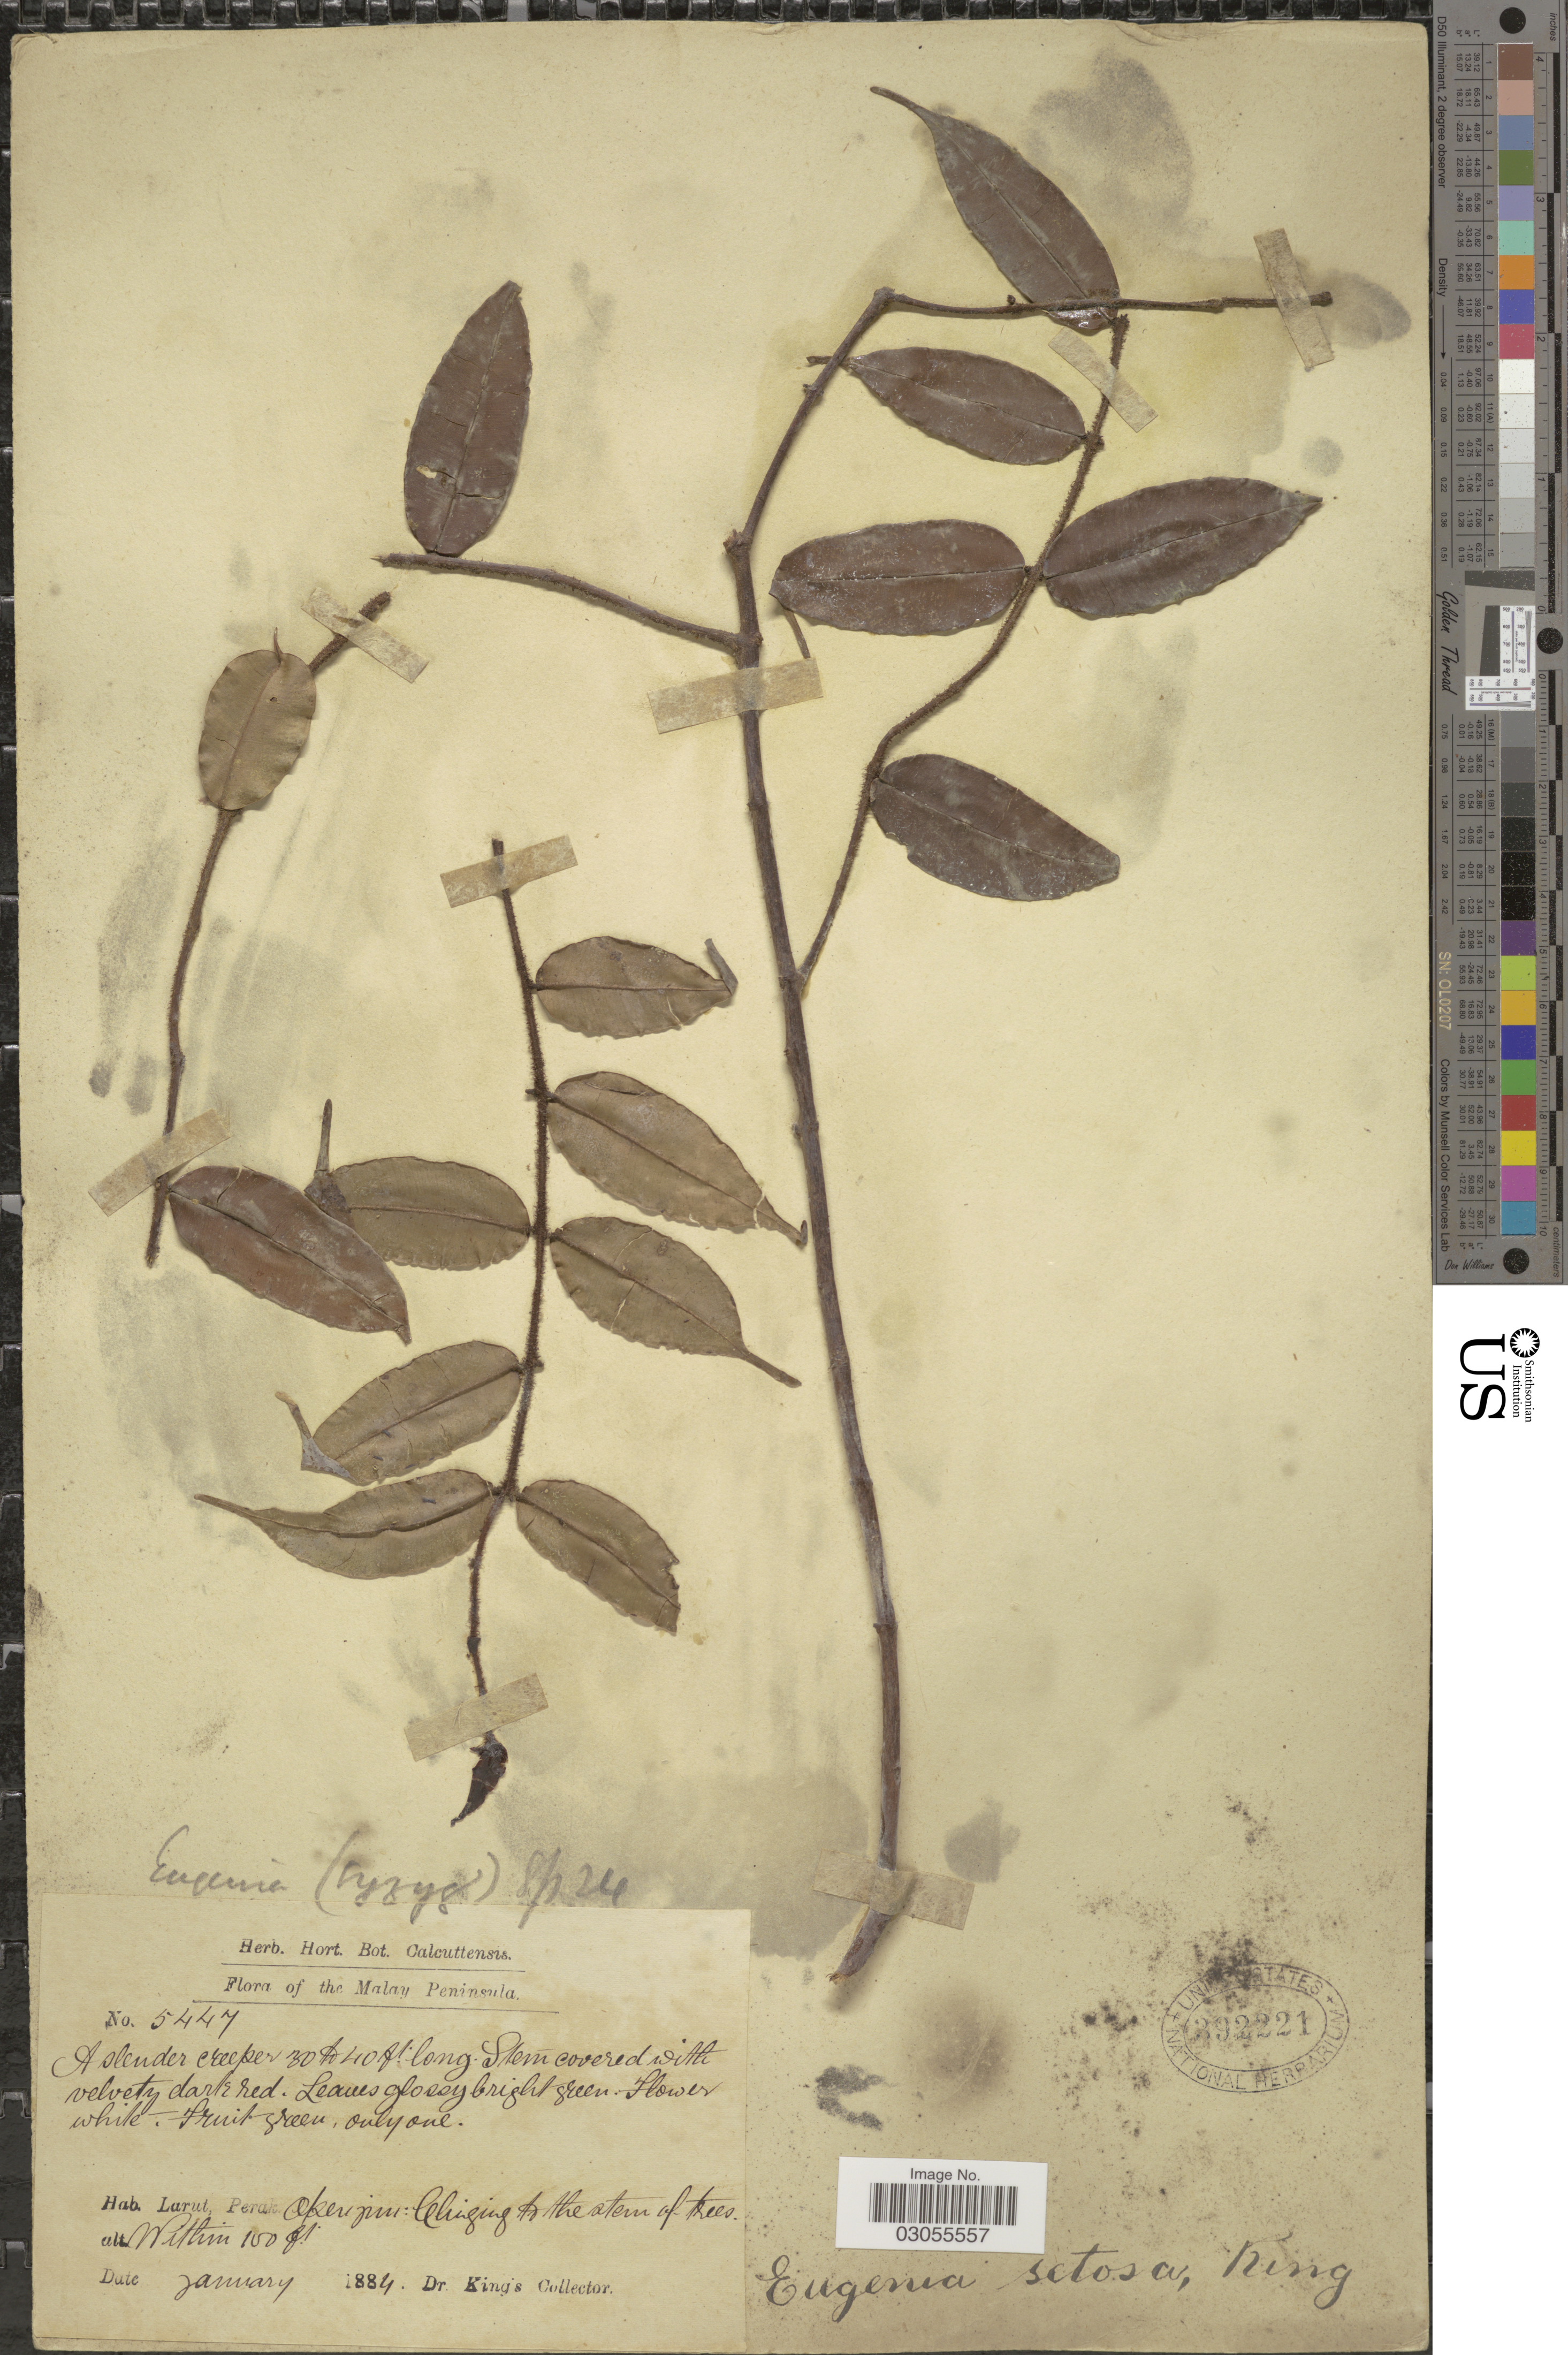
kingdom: Plantae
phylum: Tracheophyta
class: Magnoliopsida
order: Myrtales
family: Myrtaceae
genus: Syzygium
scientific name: Syzygium setosum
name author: (King) I.M. Turner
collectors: Dr. King's collector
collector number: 5447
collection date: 1884-01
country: Malaysia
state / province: Perak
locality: Malay Peninsula. Larut.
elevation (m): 30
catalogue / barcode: US 392221